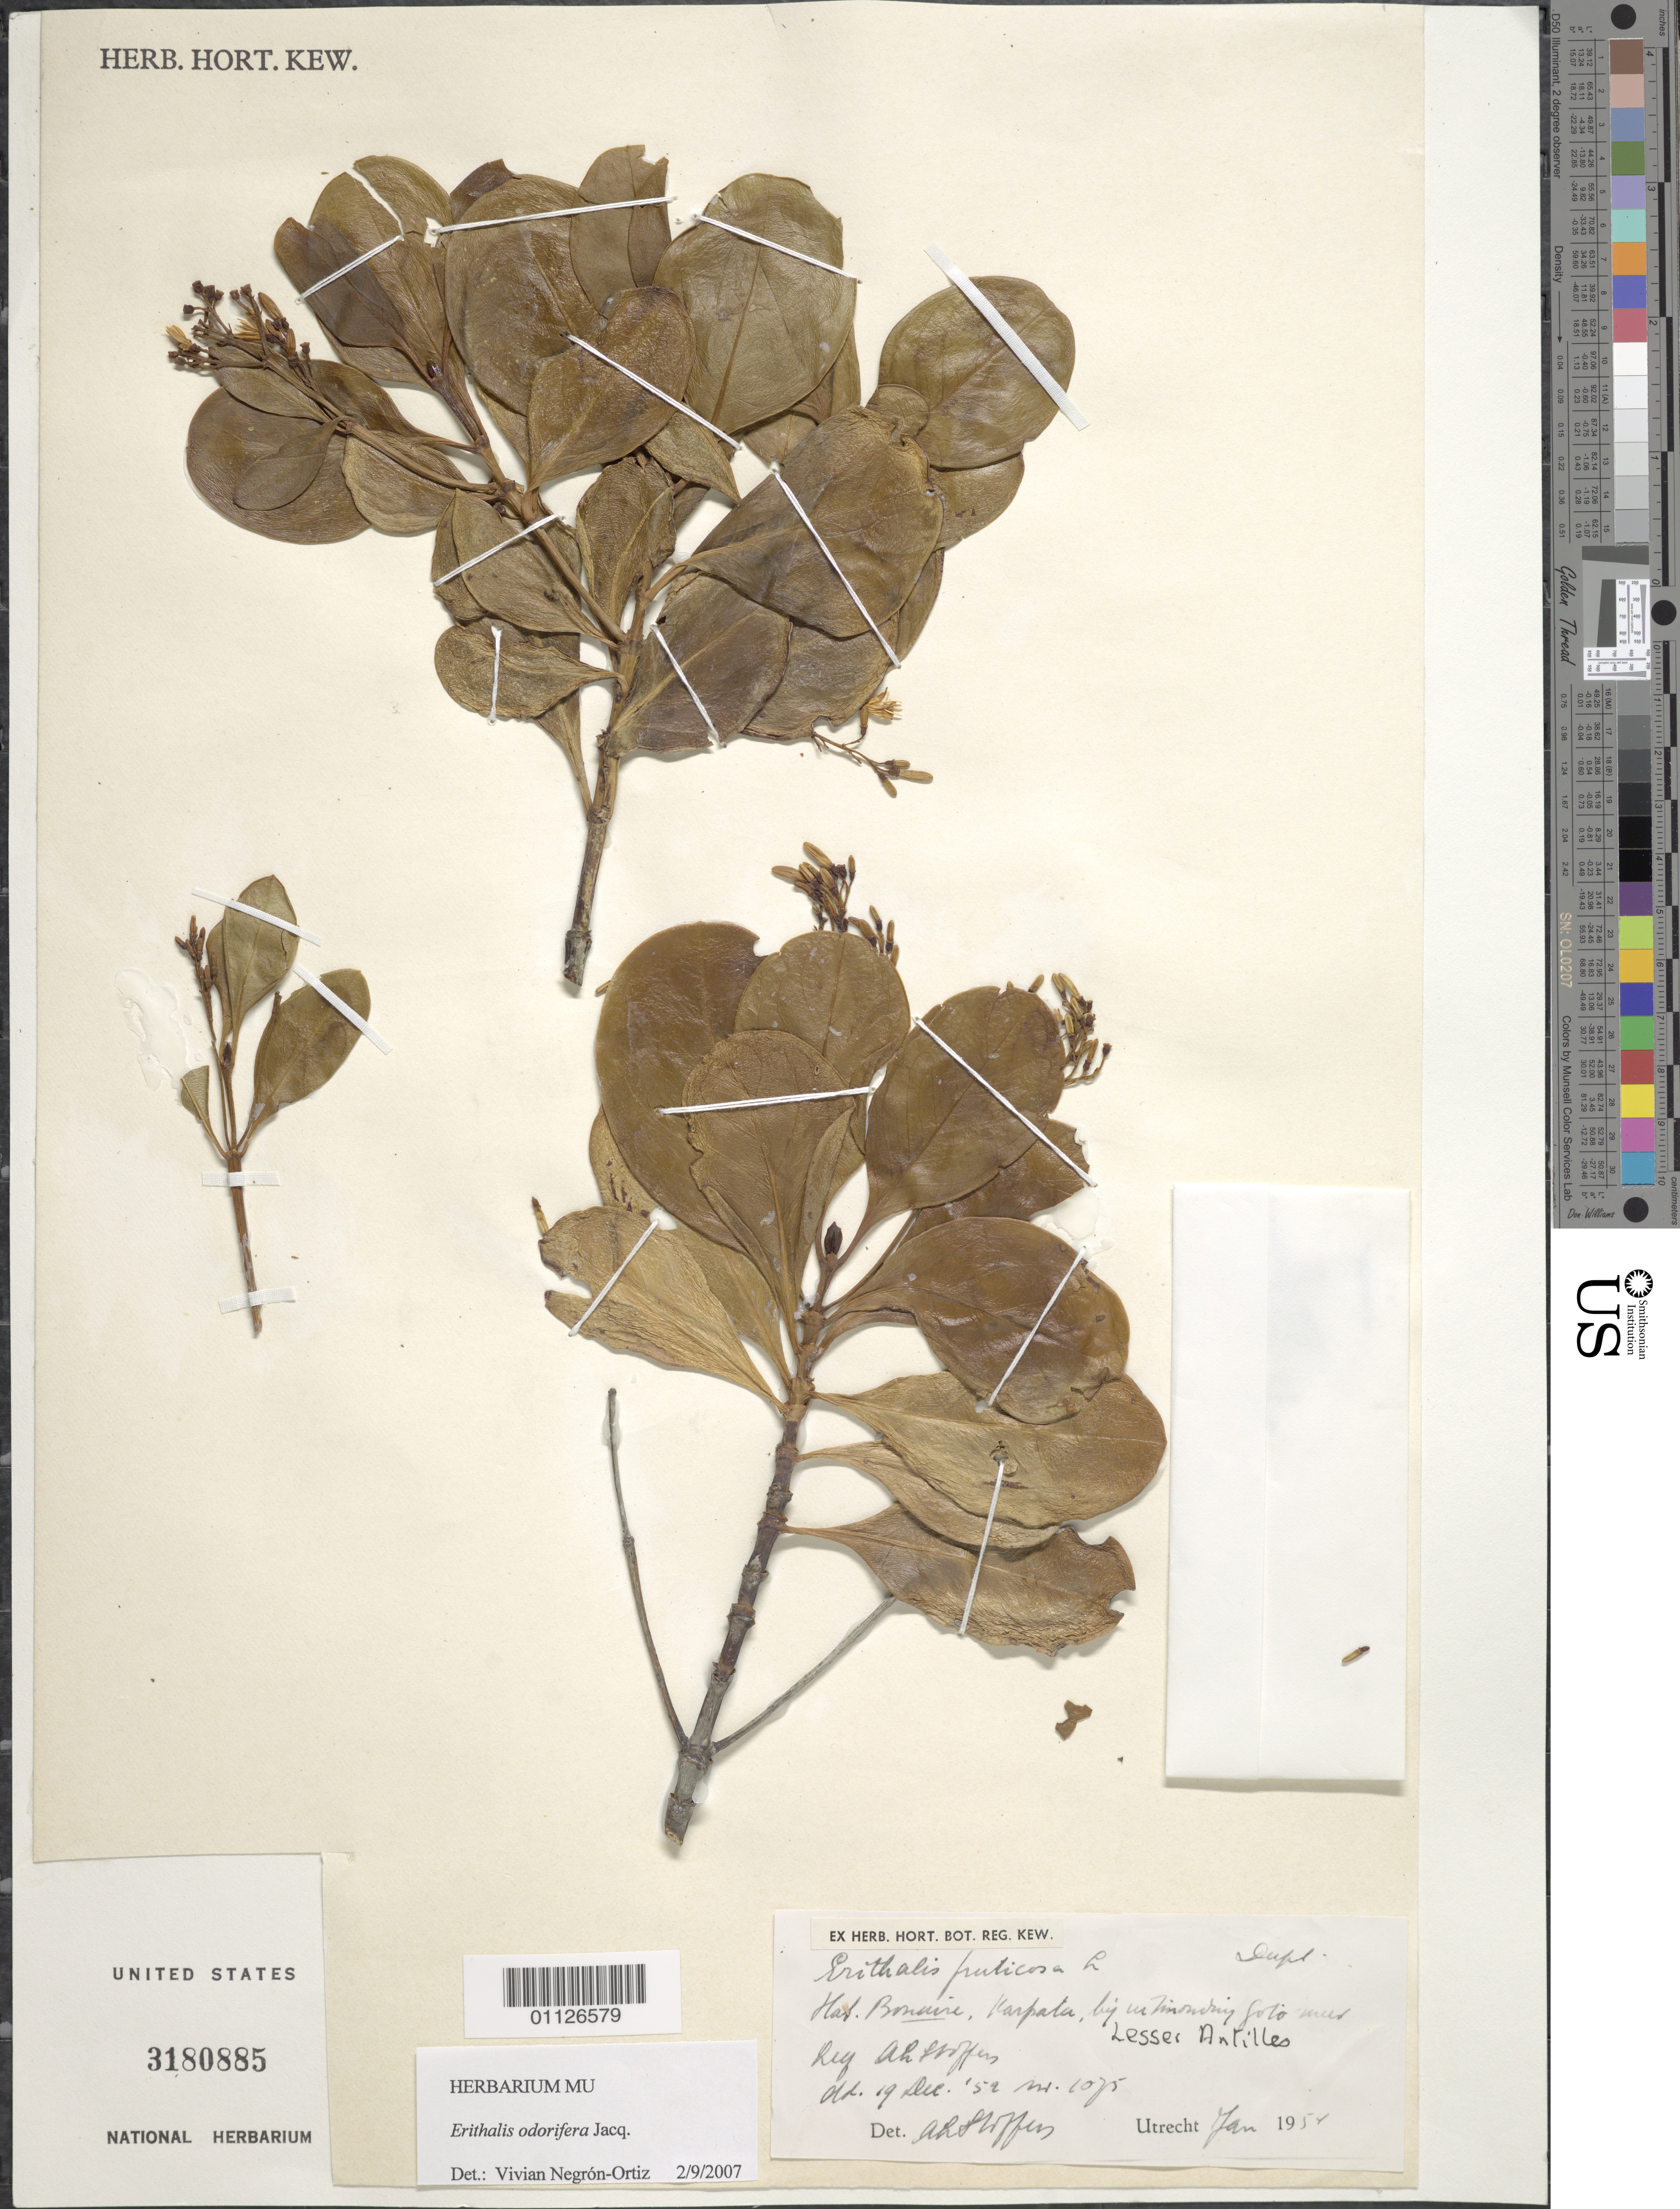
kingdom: Plantae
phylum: Tracheophyta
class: Magnoliopsida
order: Gentianales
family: Rubiaceae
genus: Erithalis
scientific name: Erithalis odorifera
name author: Jacq.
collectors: ex herb. Hort. Reg. Kew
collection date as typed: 19 Dec 1952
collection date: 1952-12-19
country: Netherlands Antilles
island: Bonaire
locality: Karpata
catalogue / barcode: US 3180885